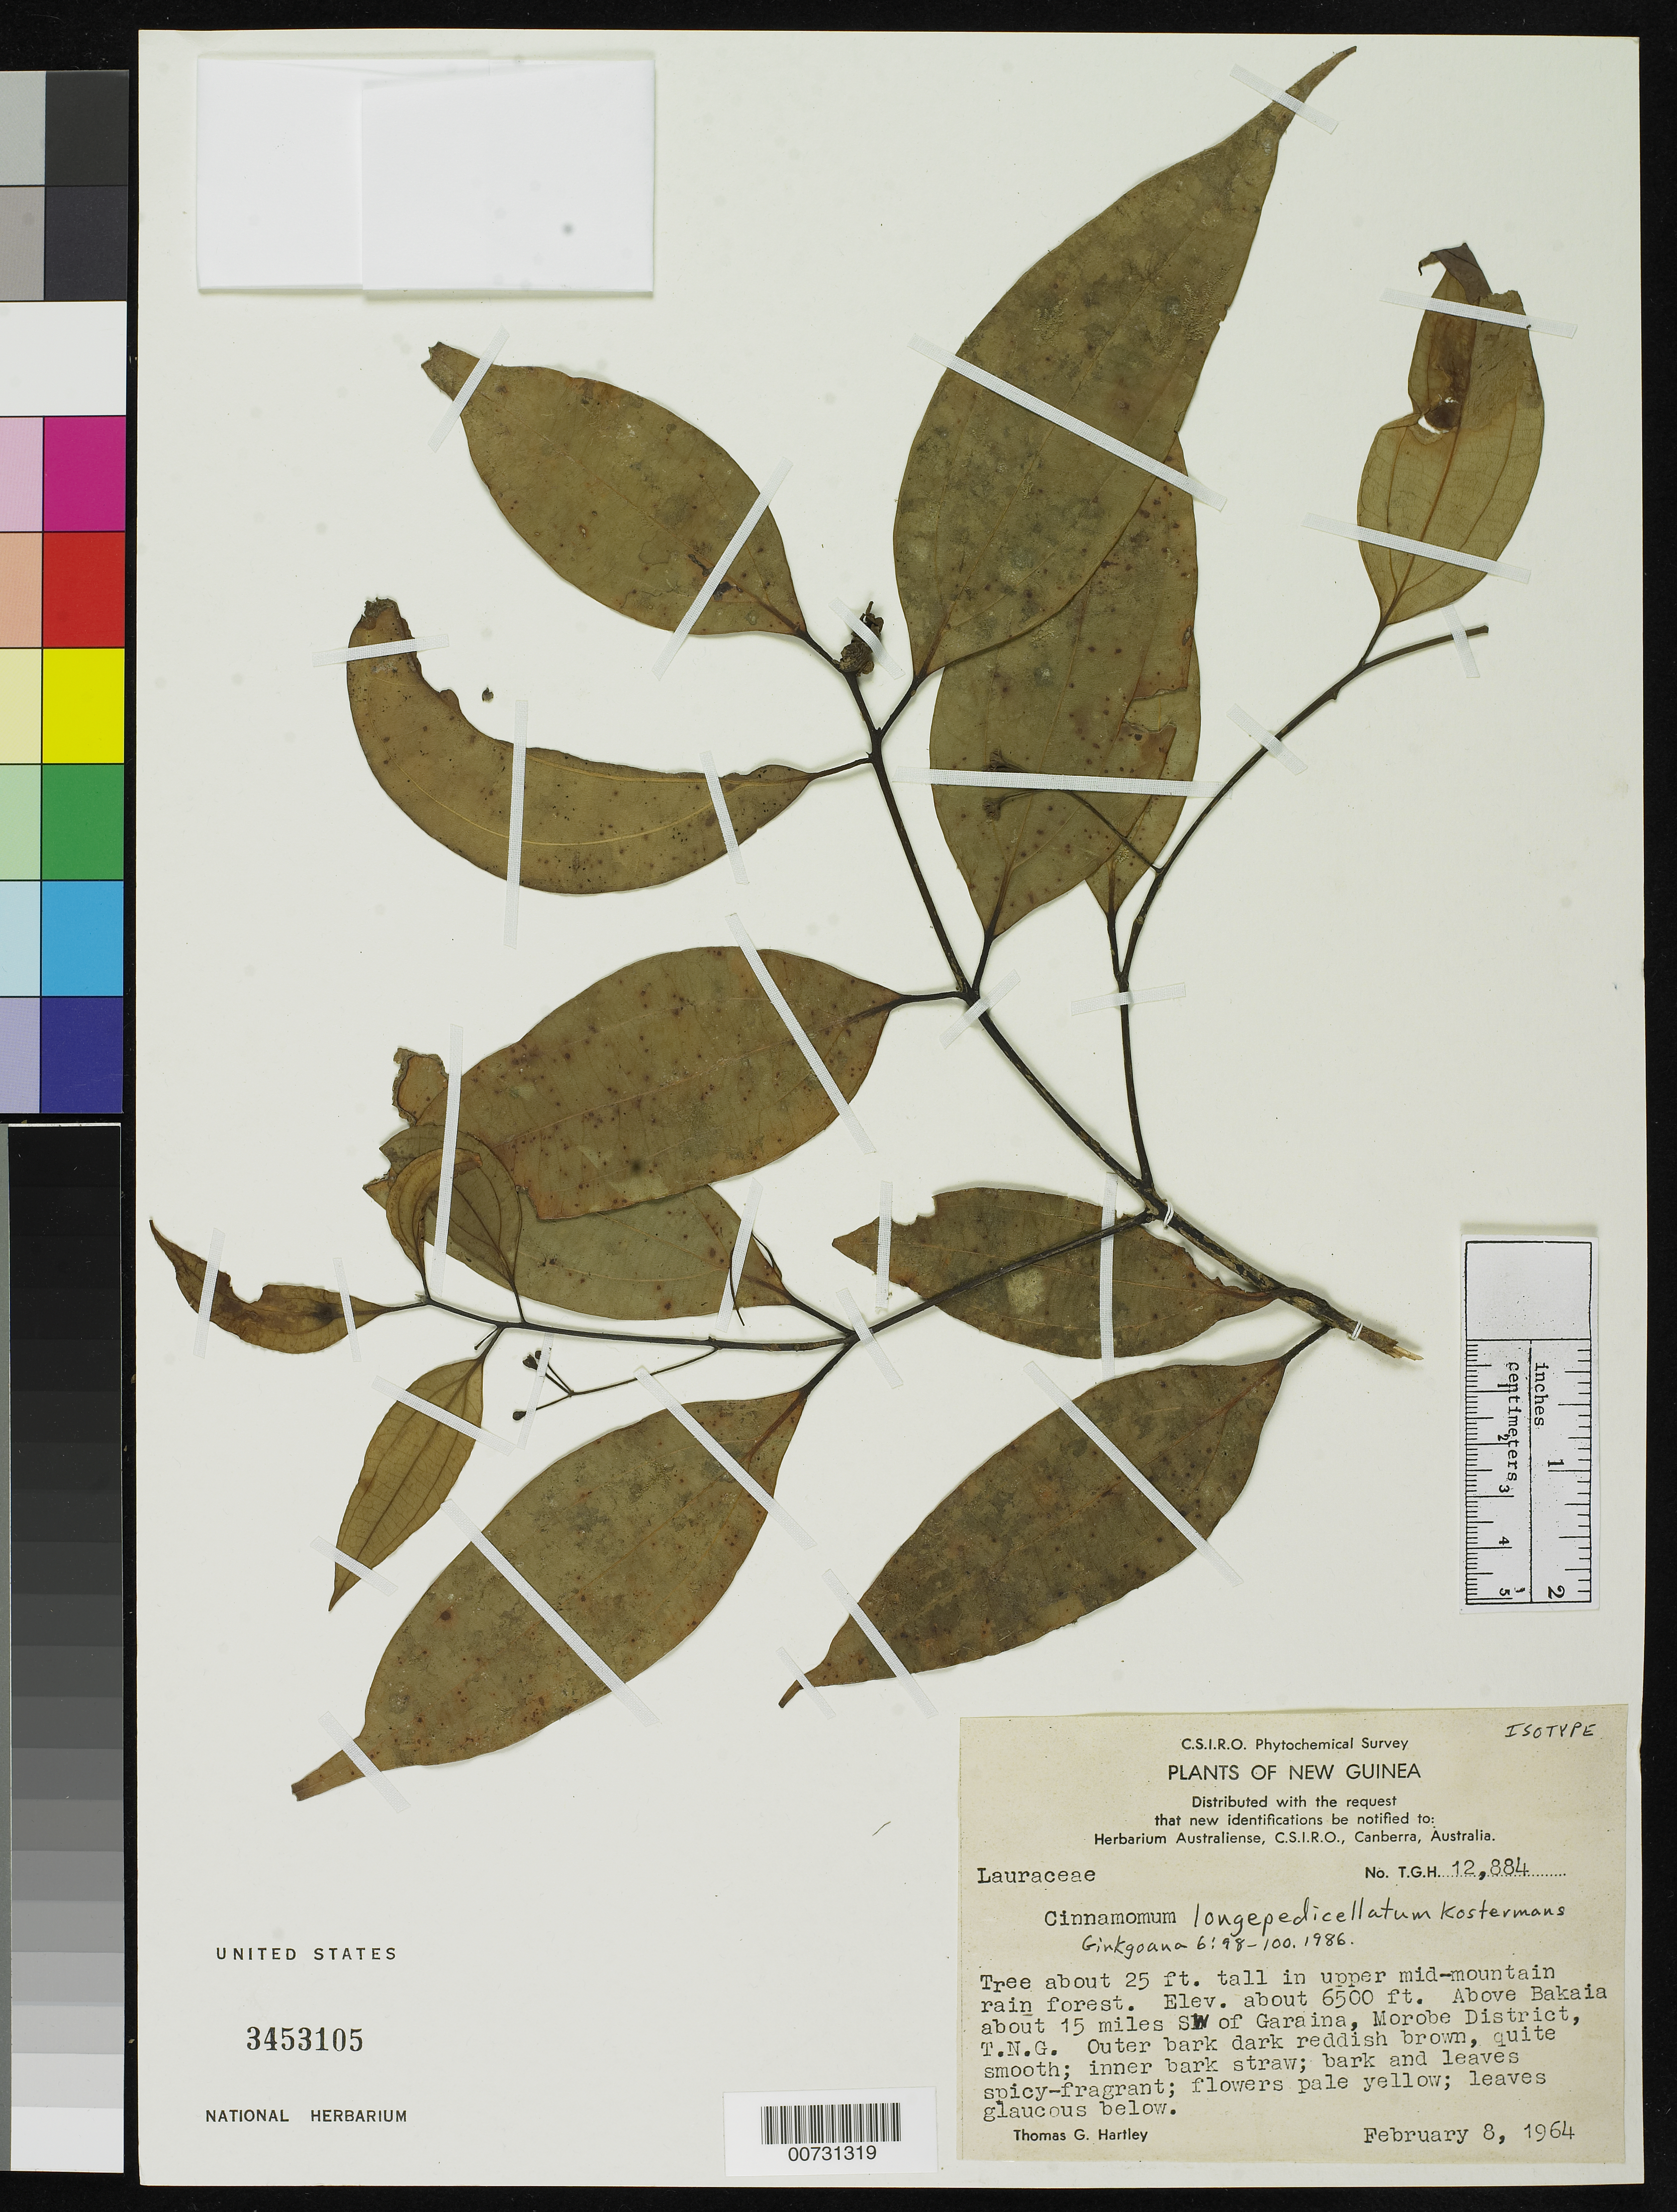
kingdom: Plantae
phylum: Tracheophyta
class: Magnoliopsida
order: Laurales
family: Lauraceae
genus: Cinnamomum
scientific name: Cinnamomum longepedicellatum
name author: Kosterm.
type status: Isotype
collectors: T. G. Hartley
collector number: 12884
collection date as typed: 08 Feb 1964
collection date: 1964-02-08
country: Papua New Guinea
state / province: Morobe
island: New Guinea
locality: Above Bakaia - about 15 miles SW of Garaina, Morobe District, T.N.G.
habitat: In upper mid-mountain rain forest.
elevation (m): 1981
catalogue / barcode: US 3453105